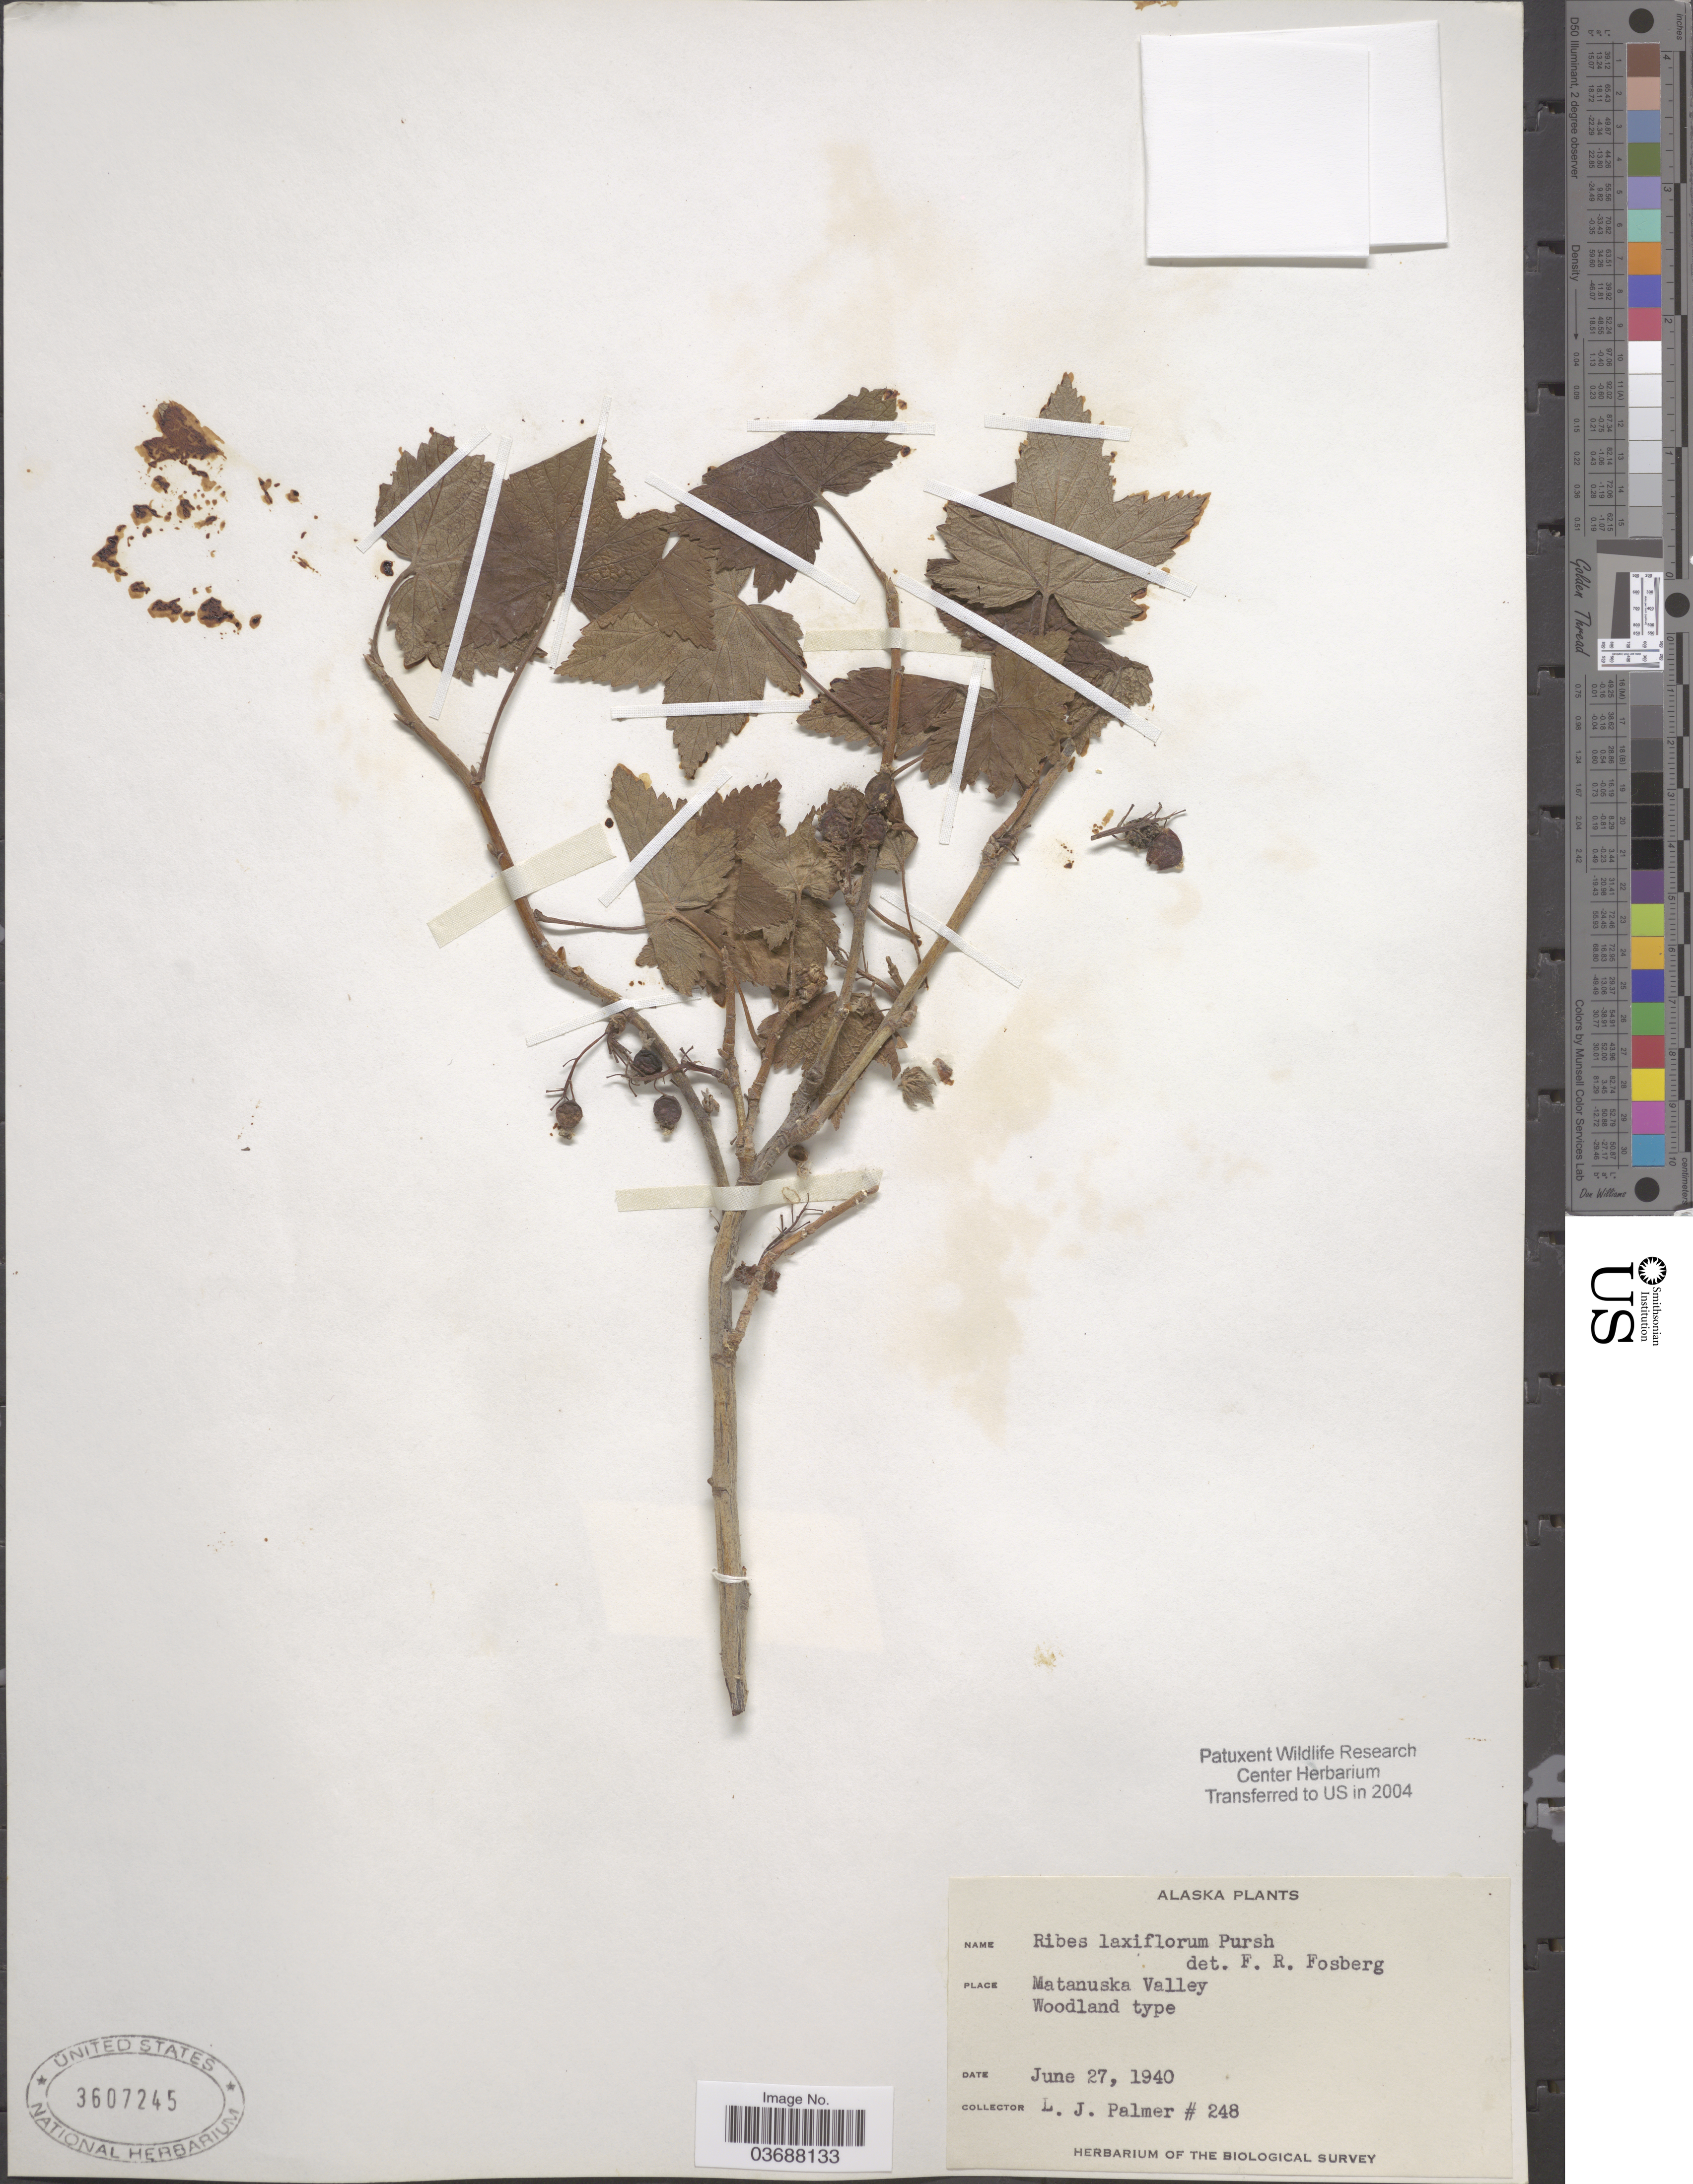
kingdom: Plantae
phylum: Tracheophyta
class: Magnoliopsida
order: Saxifragales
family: Grossulariaceae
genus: Ribes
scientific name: Ribes laxiflorum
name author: Pursh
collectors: L. J. Palmer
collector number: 248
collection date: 1940-06-27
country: United States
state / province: Alaska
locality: Matanuska Valley.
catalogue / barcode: US 3607245